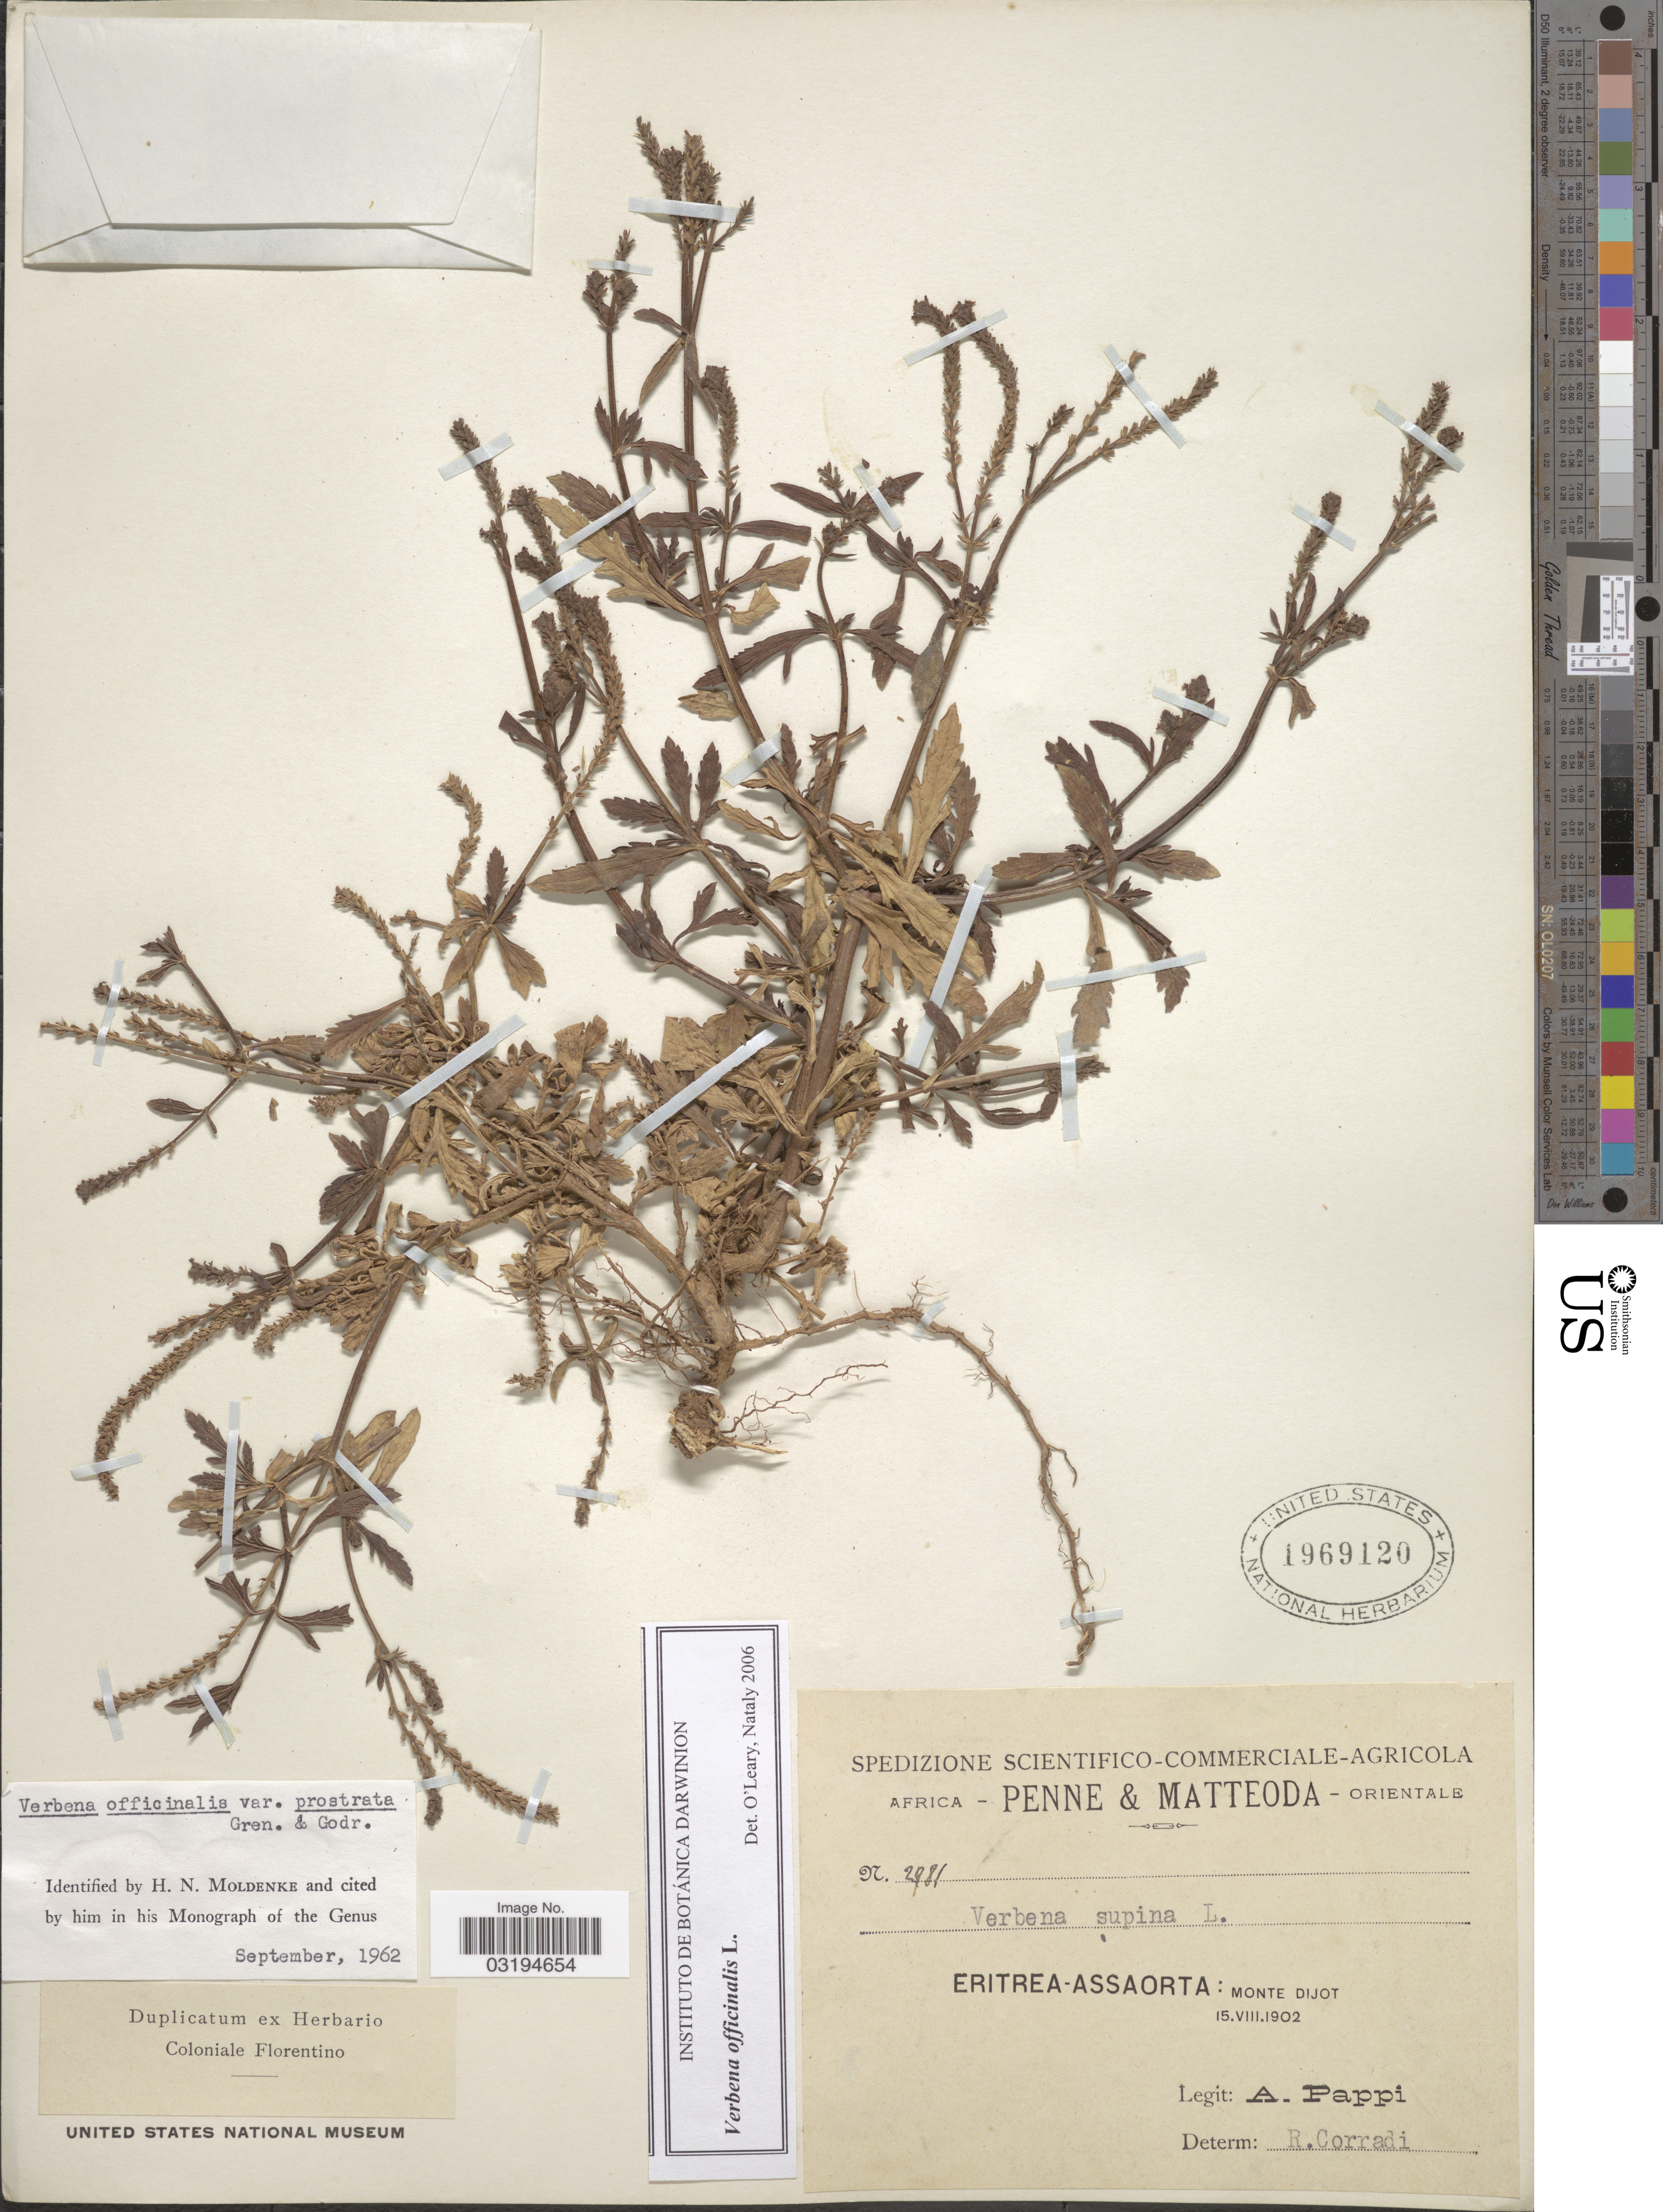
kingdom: Plantae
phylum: Tracheophyta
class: Magnoliopsida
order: Lamiales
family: Verbenaceae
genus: Verbena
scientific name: Verbena officinalis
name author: L.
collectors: A. Pappi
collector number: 2981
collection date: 1902-08-15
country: Eritrea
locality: ERITREA-ASSAORTA: Monte Dijot.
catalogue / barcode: US 1969120